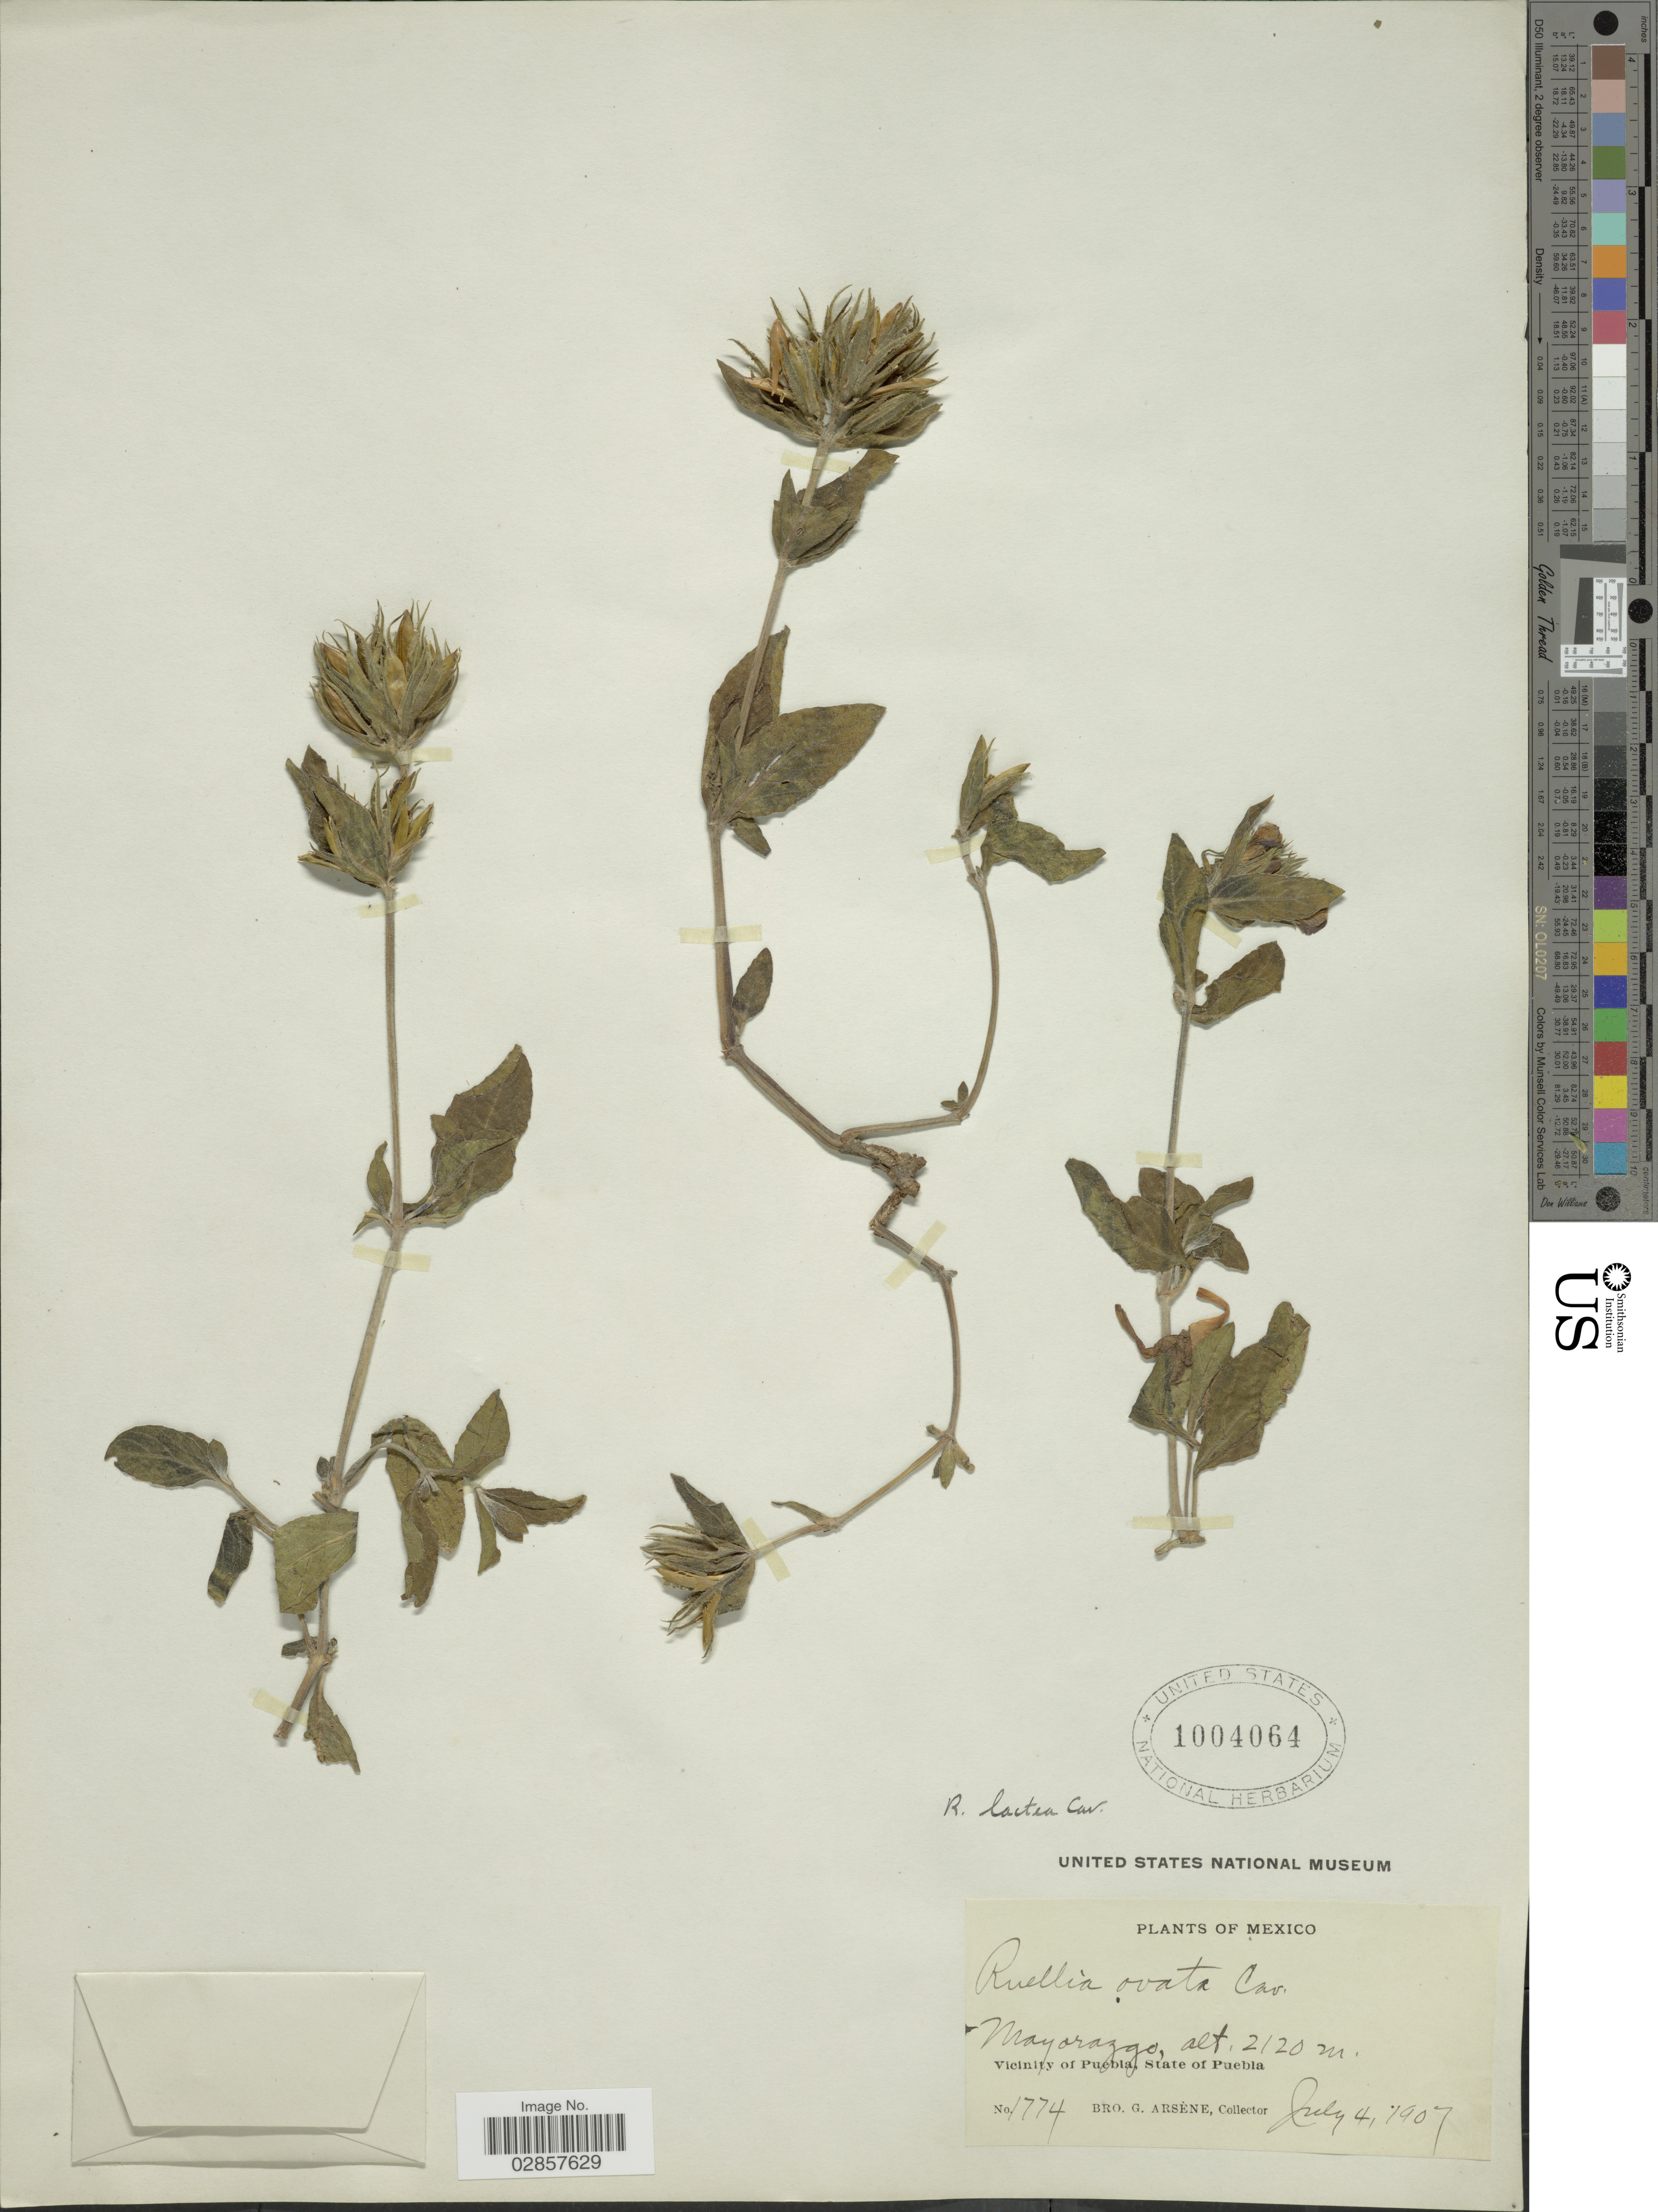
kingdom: Plantae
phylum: Tracheophyta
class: Magnoliopsida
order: Lamiales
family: Acanthaceae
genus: Ruellia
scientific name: Ruellia lactea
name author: Cav.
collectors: Bro. G. Arsène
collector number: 1774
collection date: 1907-07-04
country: Mexico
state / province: Puebla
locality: Mayorazzo, Vicinity of Puebla.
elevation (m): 2120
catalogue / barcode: US 1004064